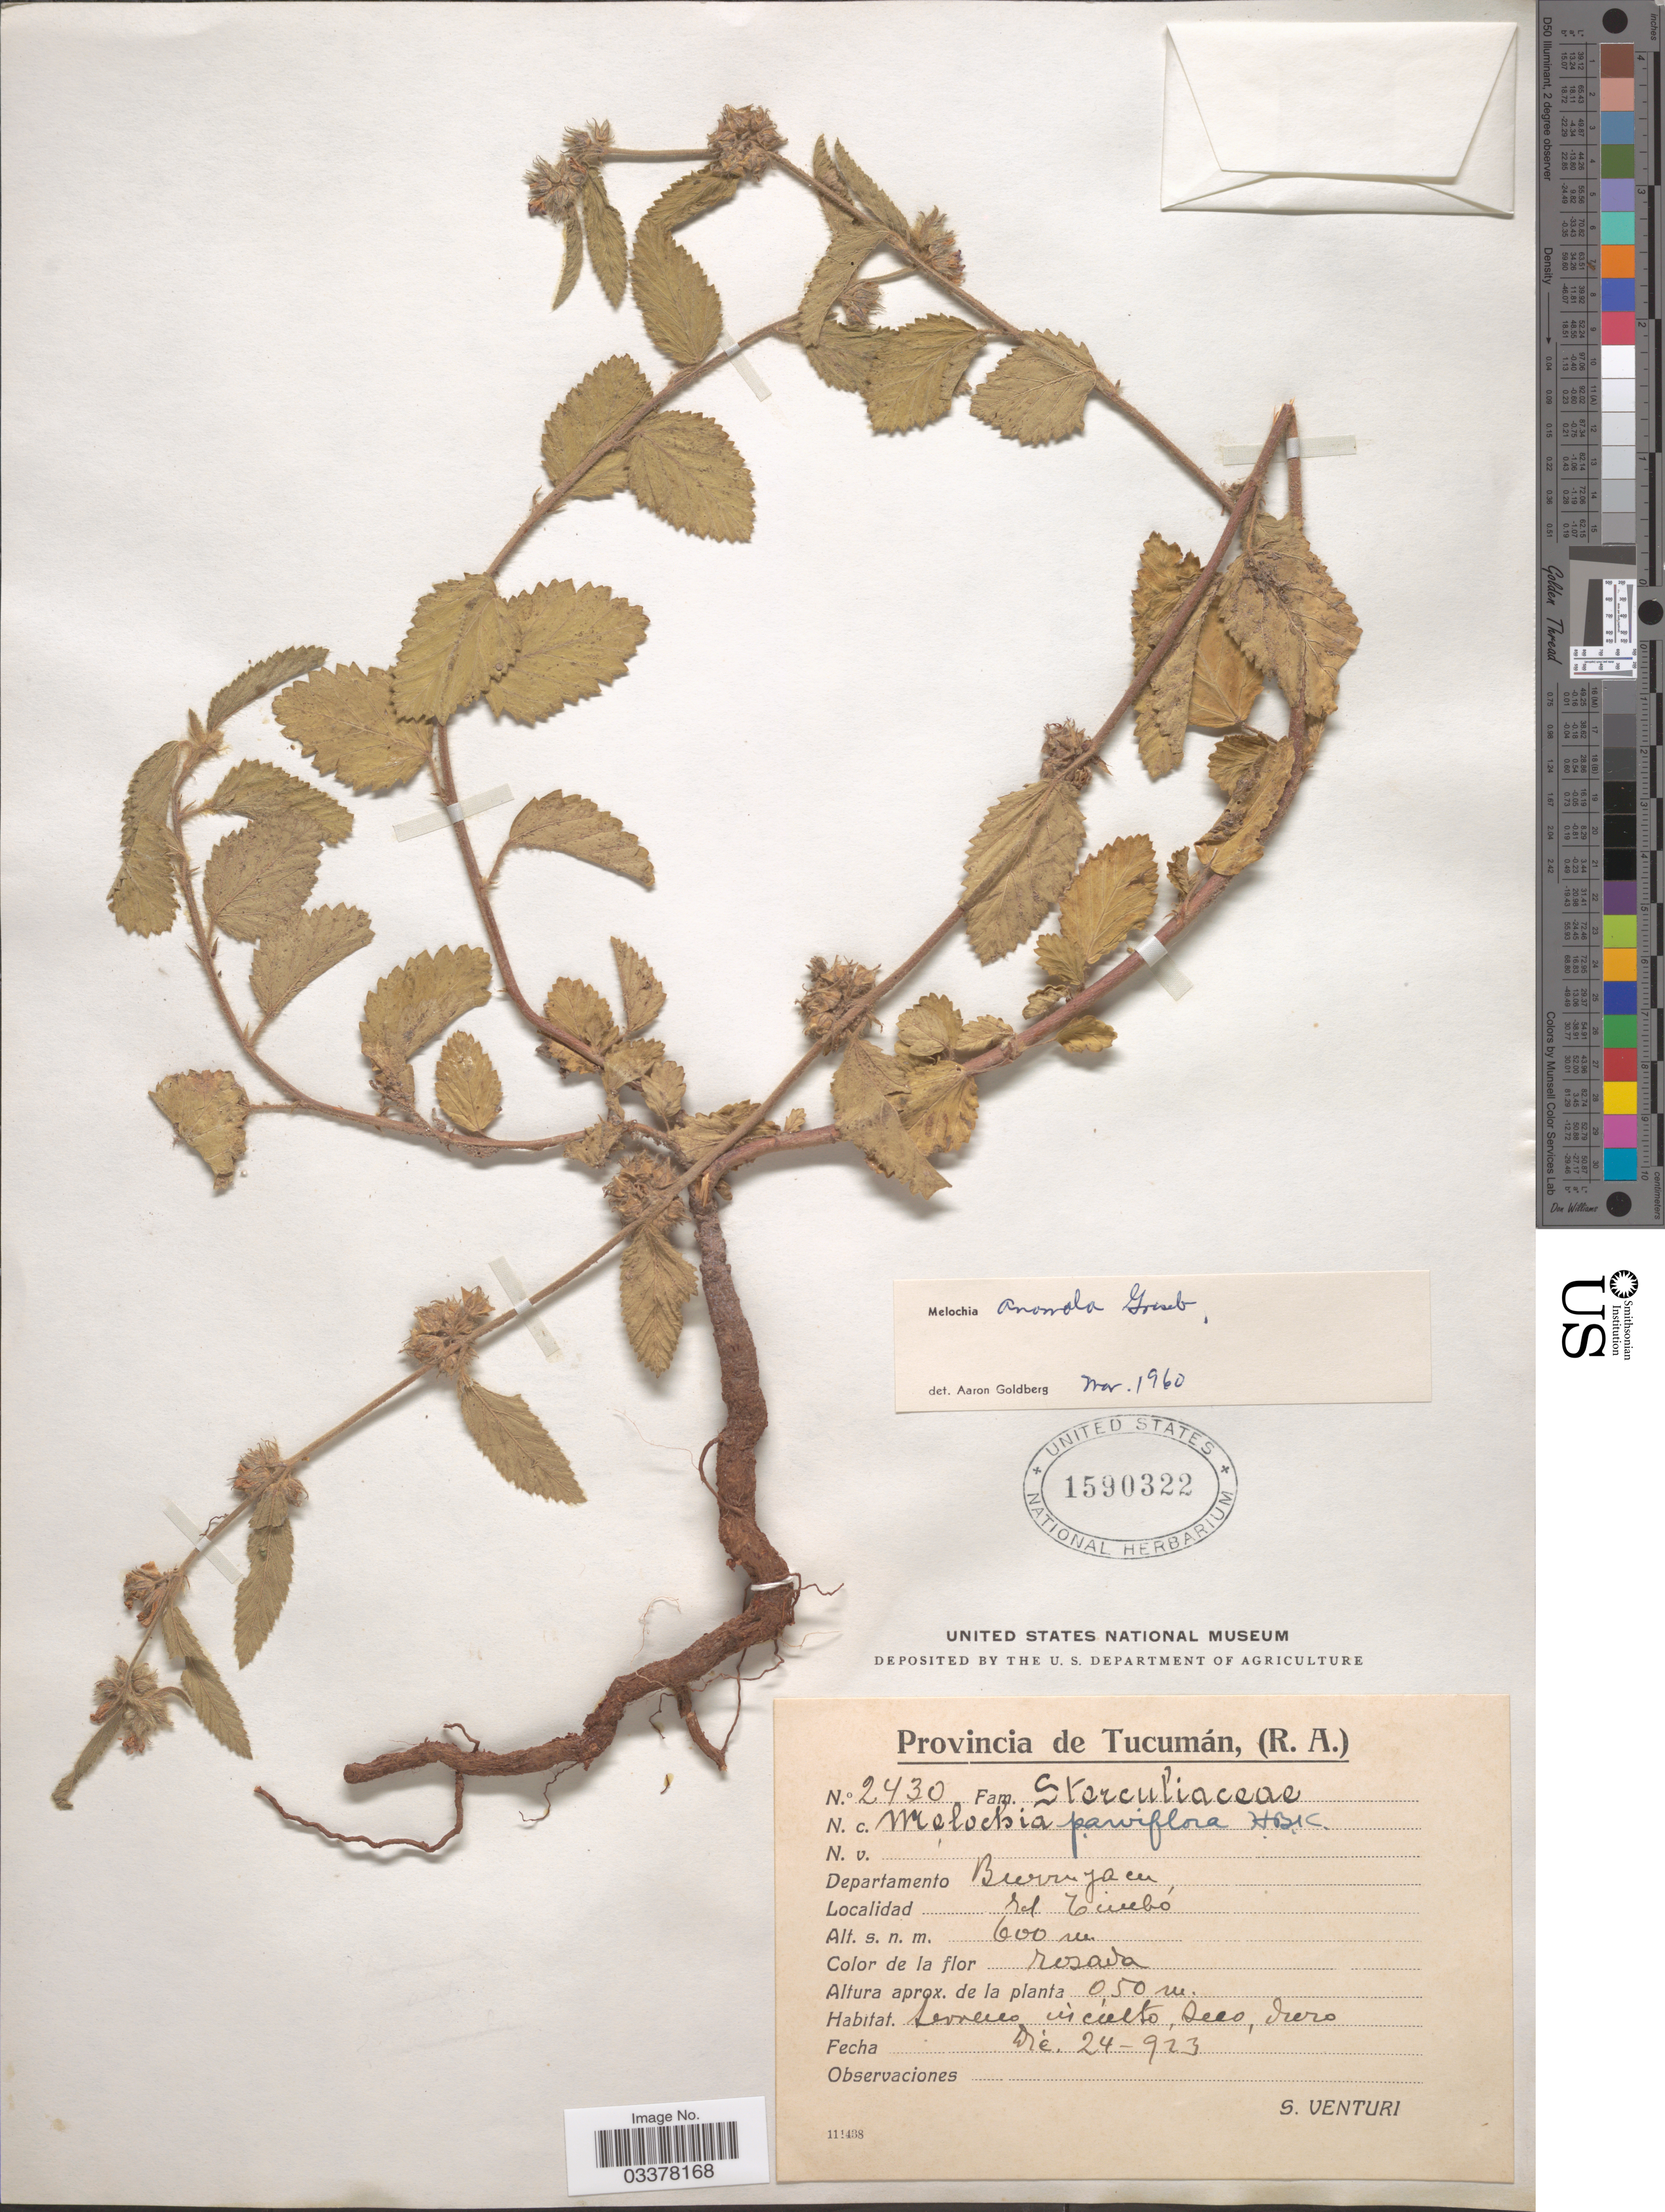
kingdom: Plantae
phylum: Tracheophyta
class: Magnoliopsida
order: Malvales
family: Malvaceae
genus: Melochia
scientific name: Melochia anomala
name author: Griseb.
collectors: S. Venturi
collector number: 2430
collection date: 1923-12-24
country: Argentina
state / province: Tucuman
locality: Departamento Burruyaco. El Tinebó.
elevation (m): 600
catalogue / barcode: US 1590322